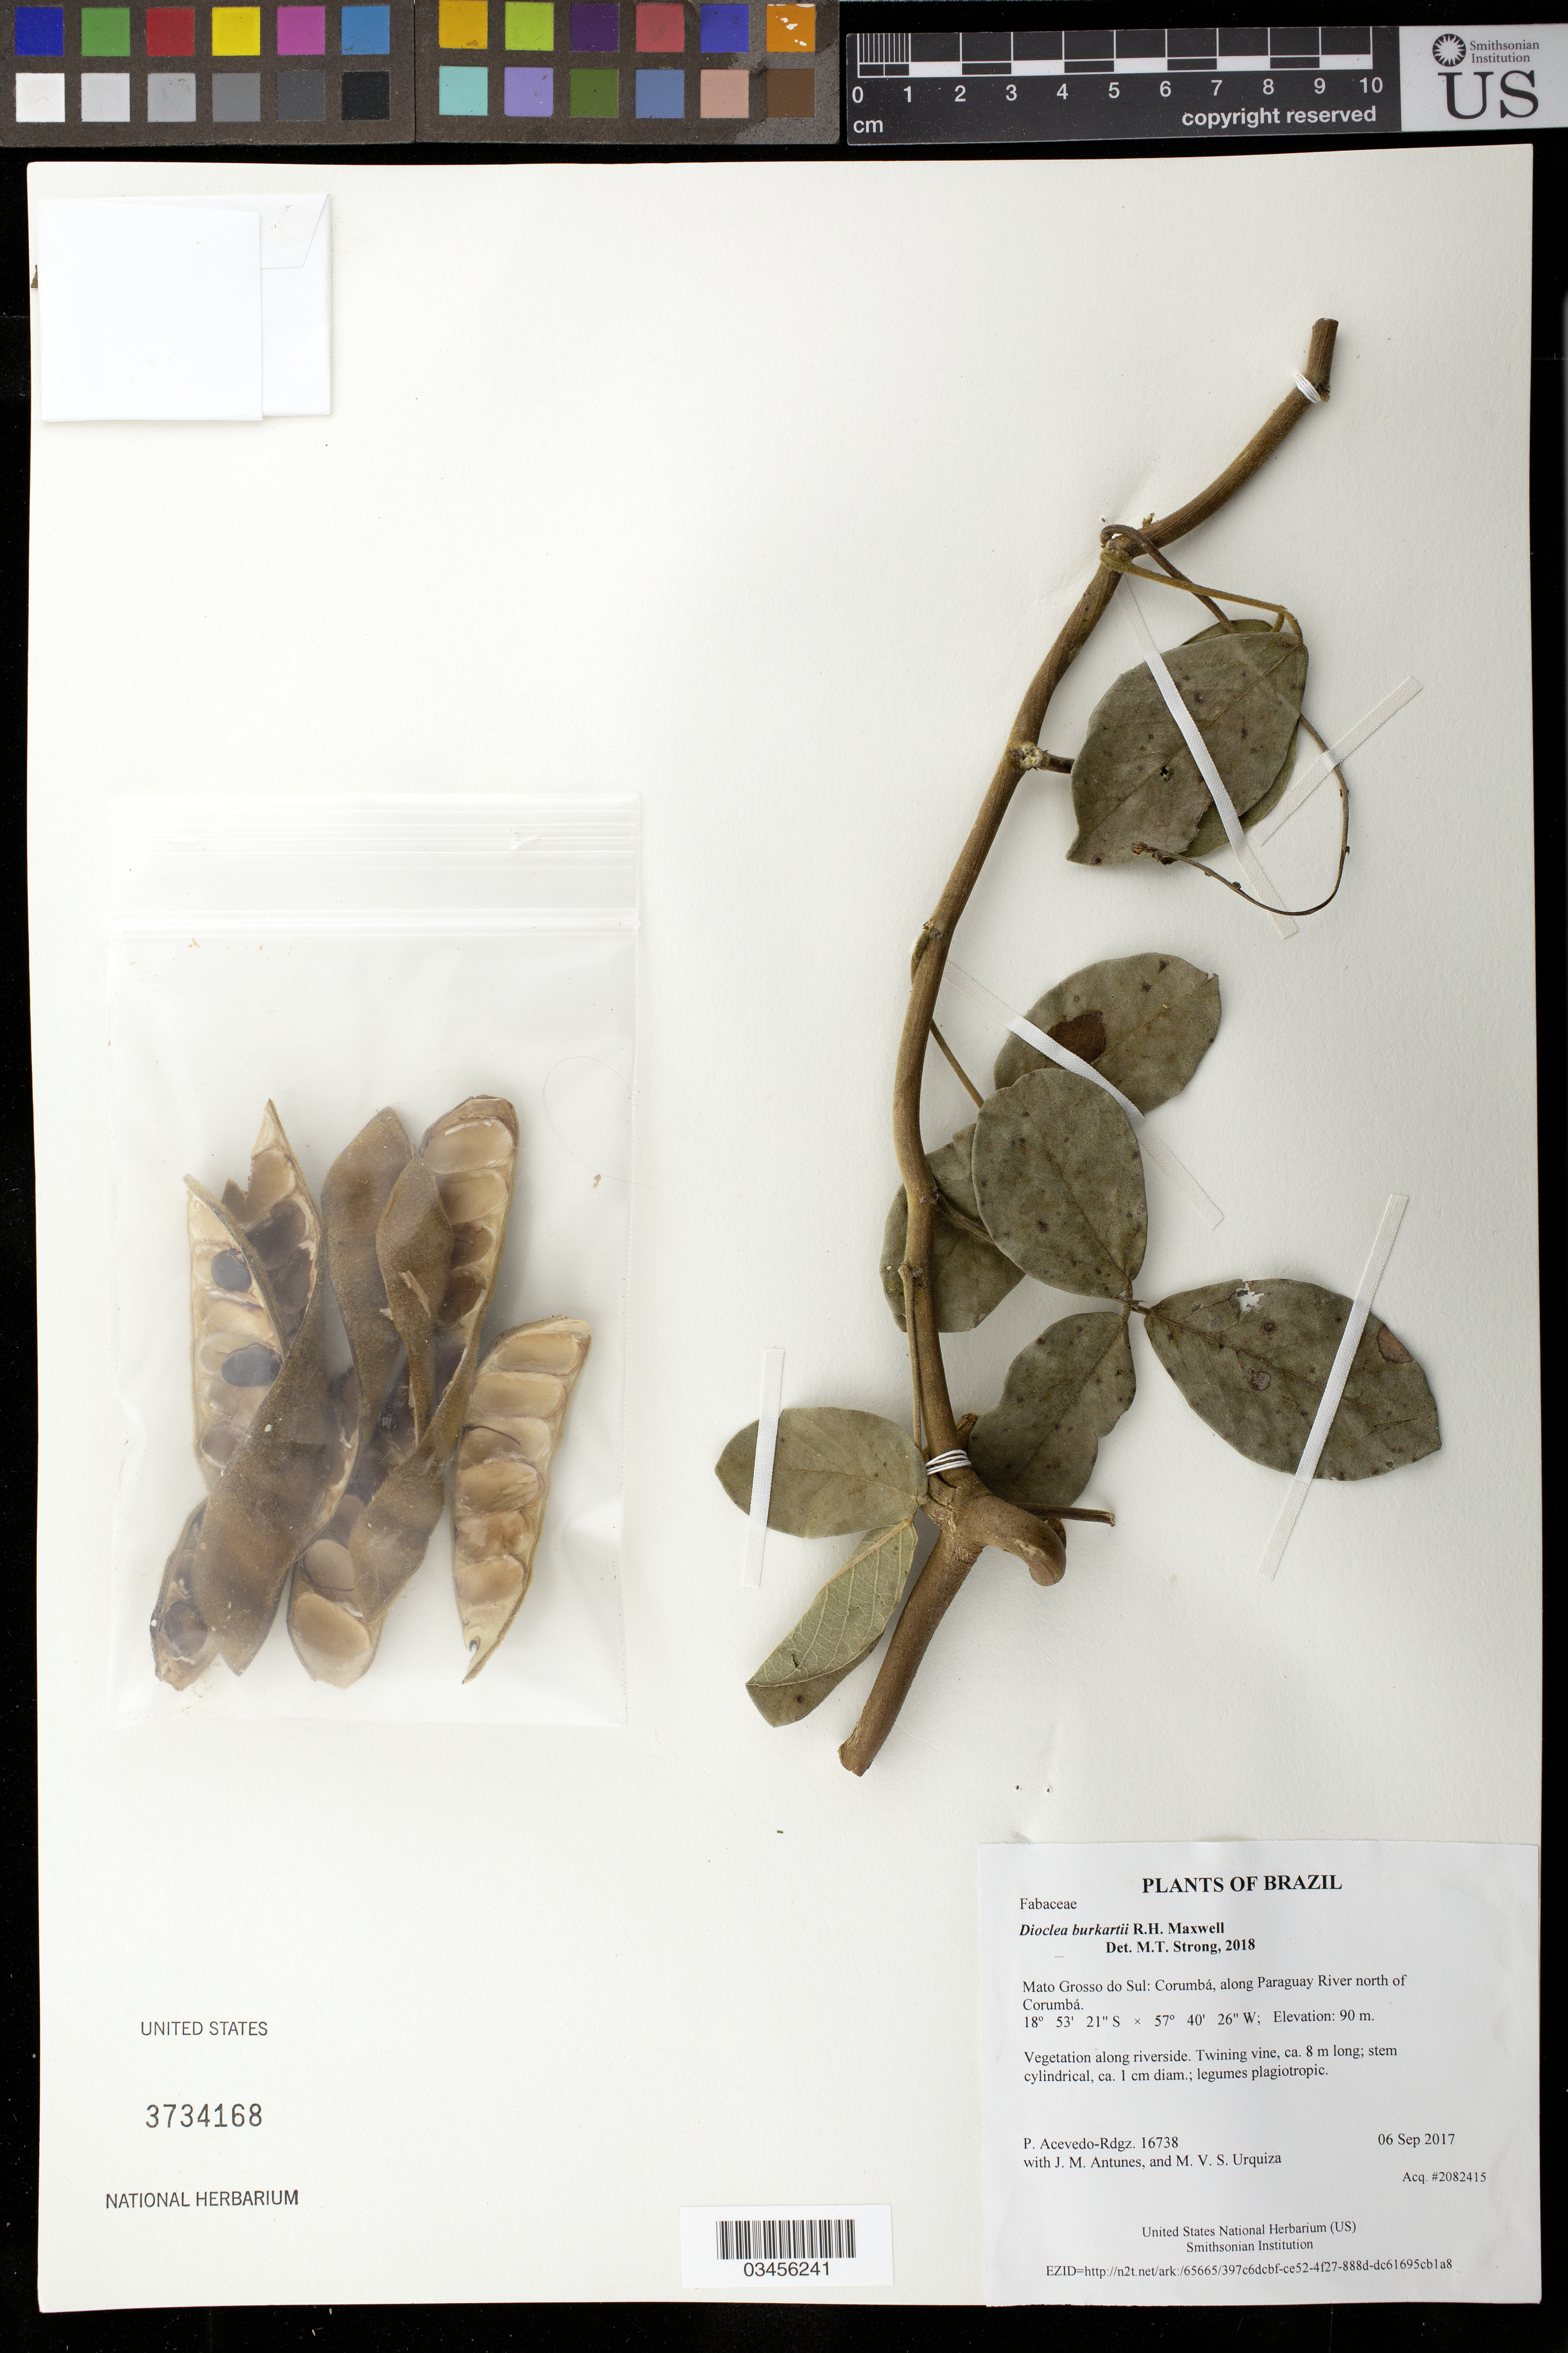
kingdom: Plantae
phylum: Tracheophyta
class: Magnoliopsida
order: Fabales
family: Fabaceae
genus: Dioclea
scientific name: Dioclea burkartii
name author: R.H. Maxwell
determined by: Strong, Mark T., (BOT), Smithsonian Institution - National Museum of Natural History (UNITED STATES)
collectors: P. Acevedo-Rodr., J. M. Antunes & M. V. S. Urquiza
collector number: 16738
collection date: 2017-09-06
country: Brazil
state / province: Mato Grosso do Sul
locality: Corumbá, along Paraguay River north of Corumbá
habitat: Vegetation along riverside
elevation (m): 90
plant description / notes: US, NY, MO, K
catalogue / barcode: US 3734168